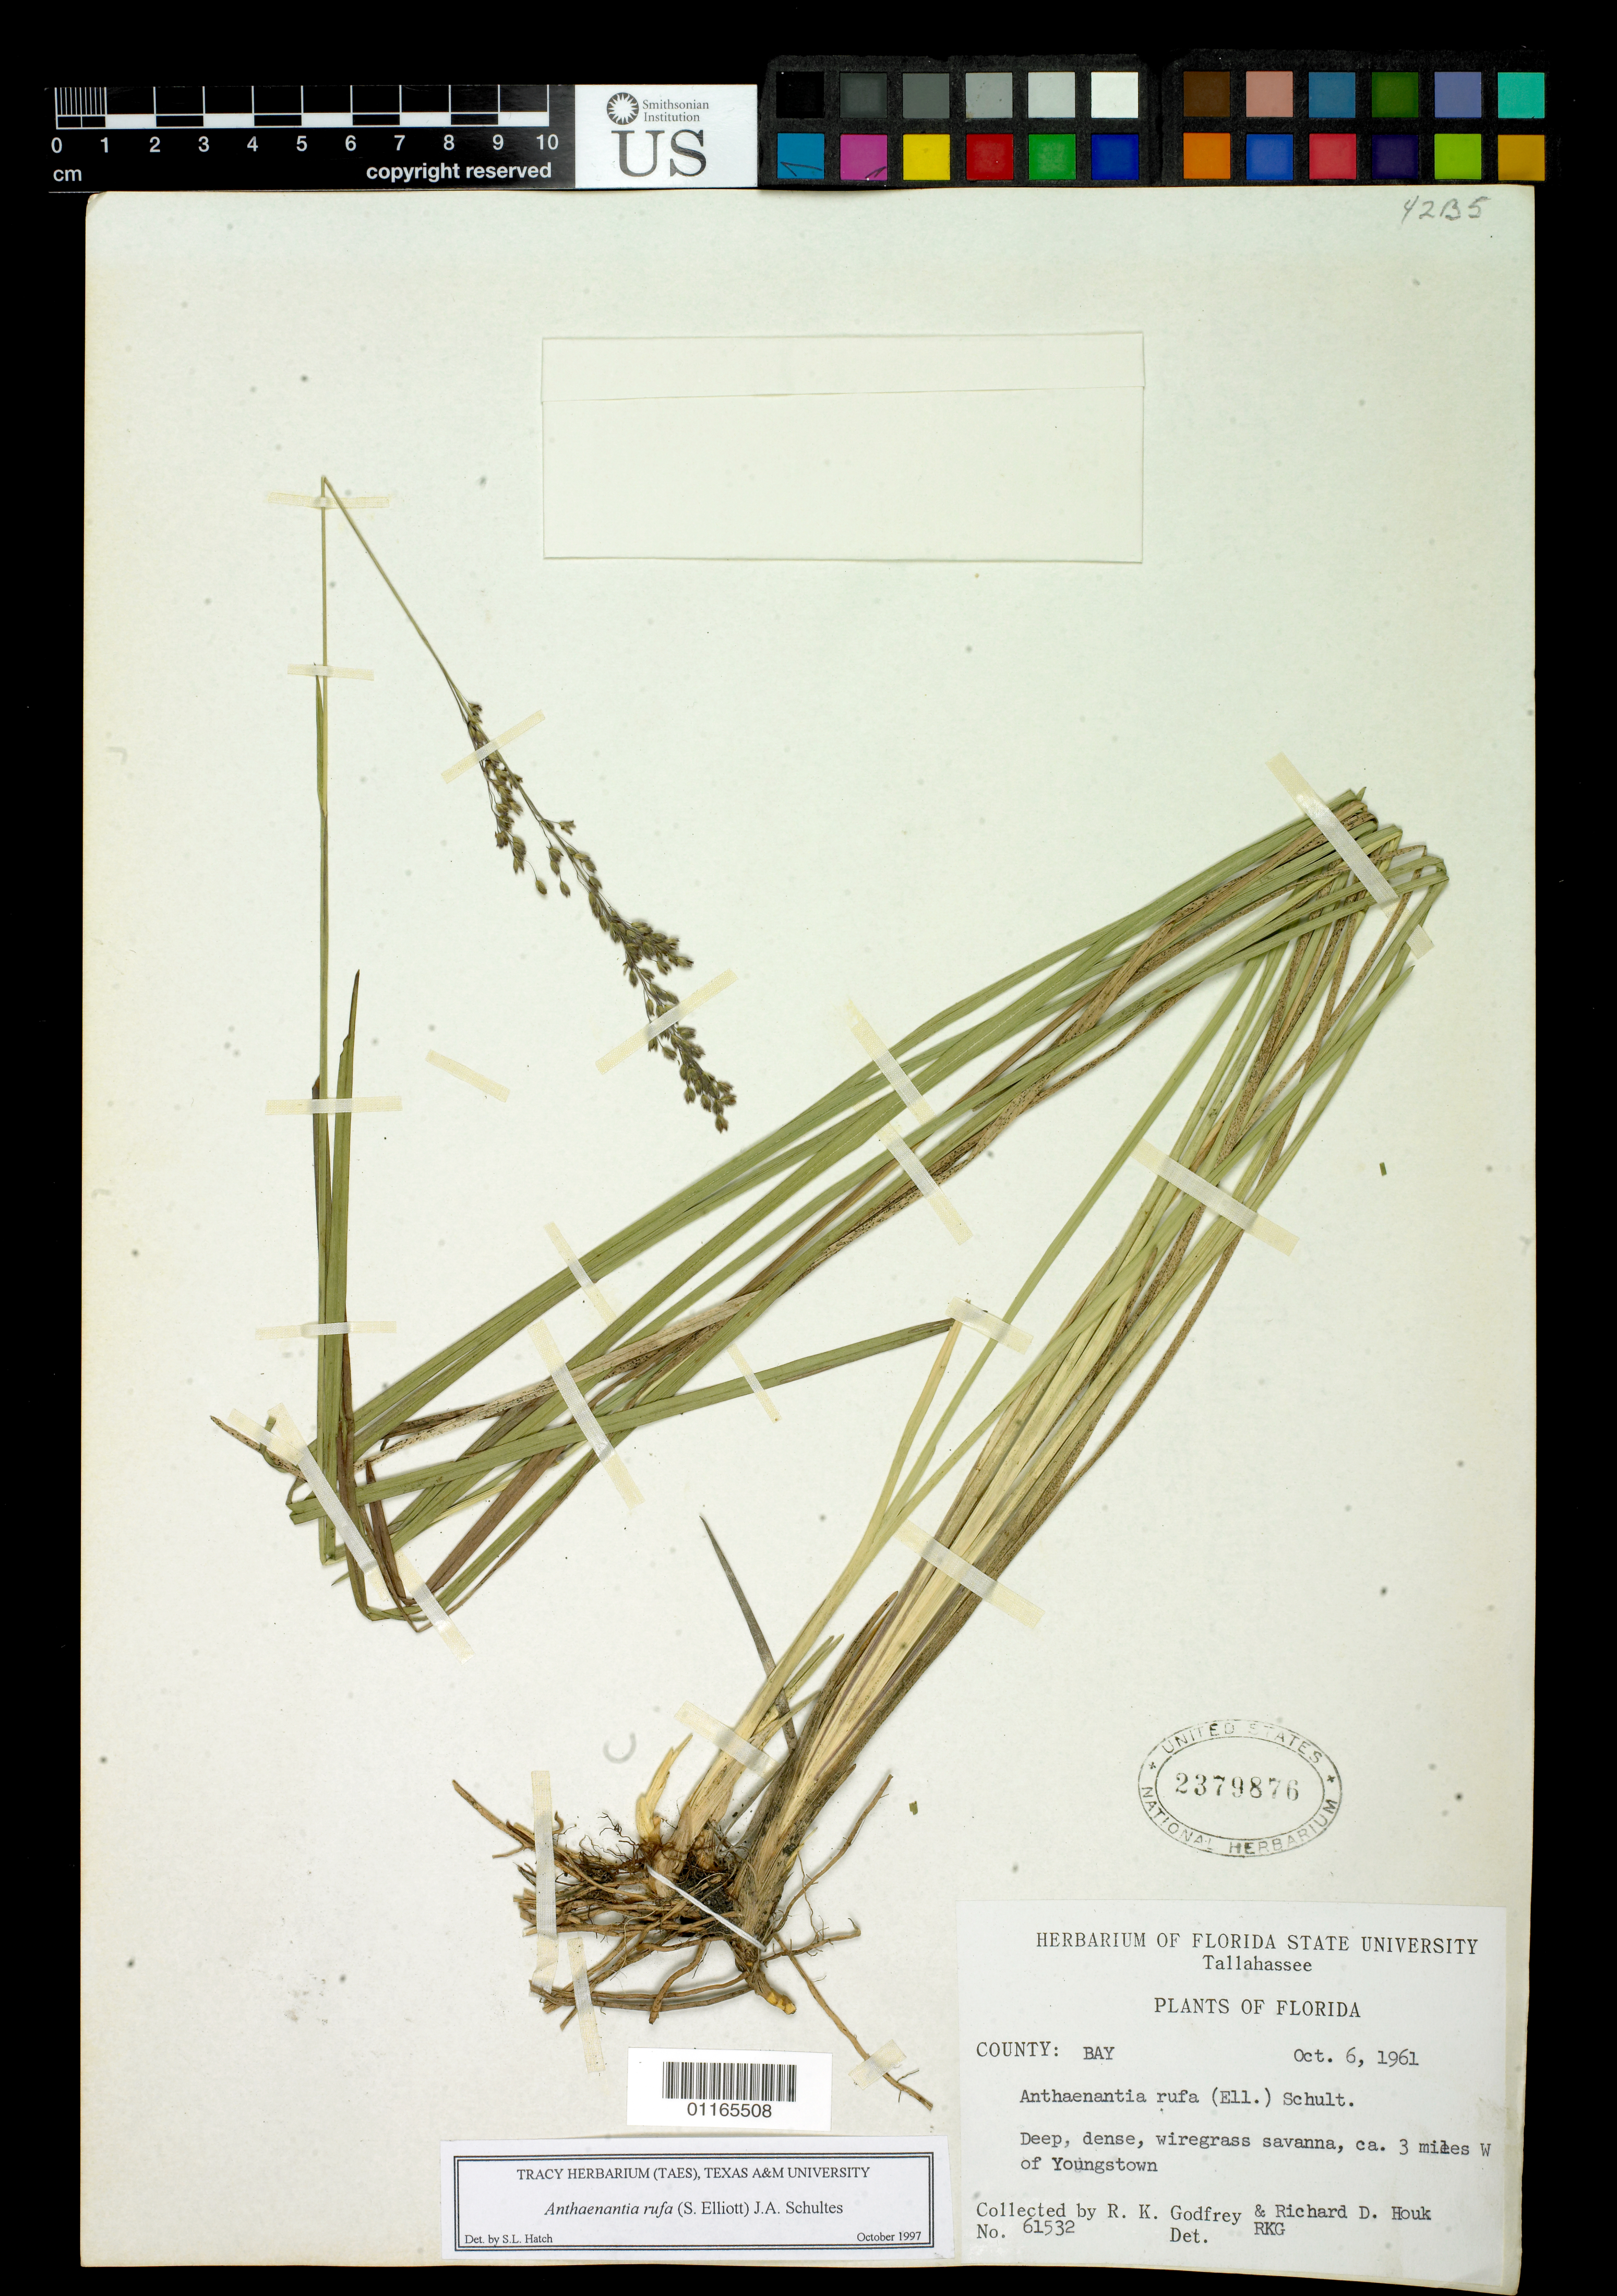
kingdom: Plantae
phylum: Tracheophyta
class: Liliopsida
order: Poales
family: Poaceae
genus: Anthaenantia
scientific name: Anthaenantia rufa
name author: (Elliott) Schult.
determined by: Hatch, Stephan L., Curator (TAES), Texas A & M University (UNITED STATES)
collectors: R. K. Godfrey & R. Houk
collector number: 61532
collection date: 1961-10-06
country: United States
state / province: Florida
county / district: Bay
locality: ca. 3 miles W of Youngstown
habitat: Deep, dense, wiregrass savanna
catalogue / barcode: US 2379876